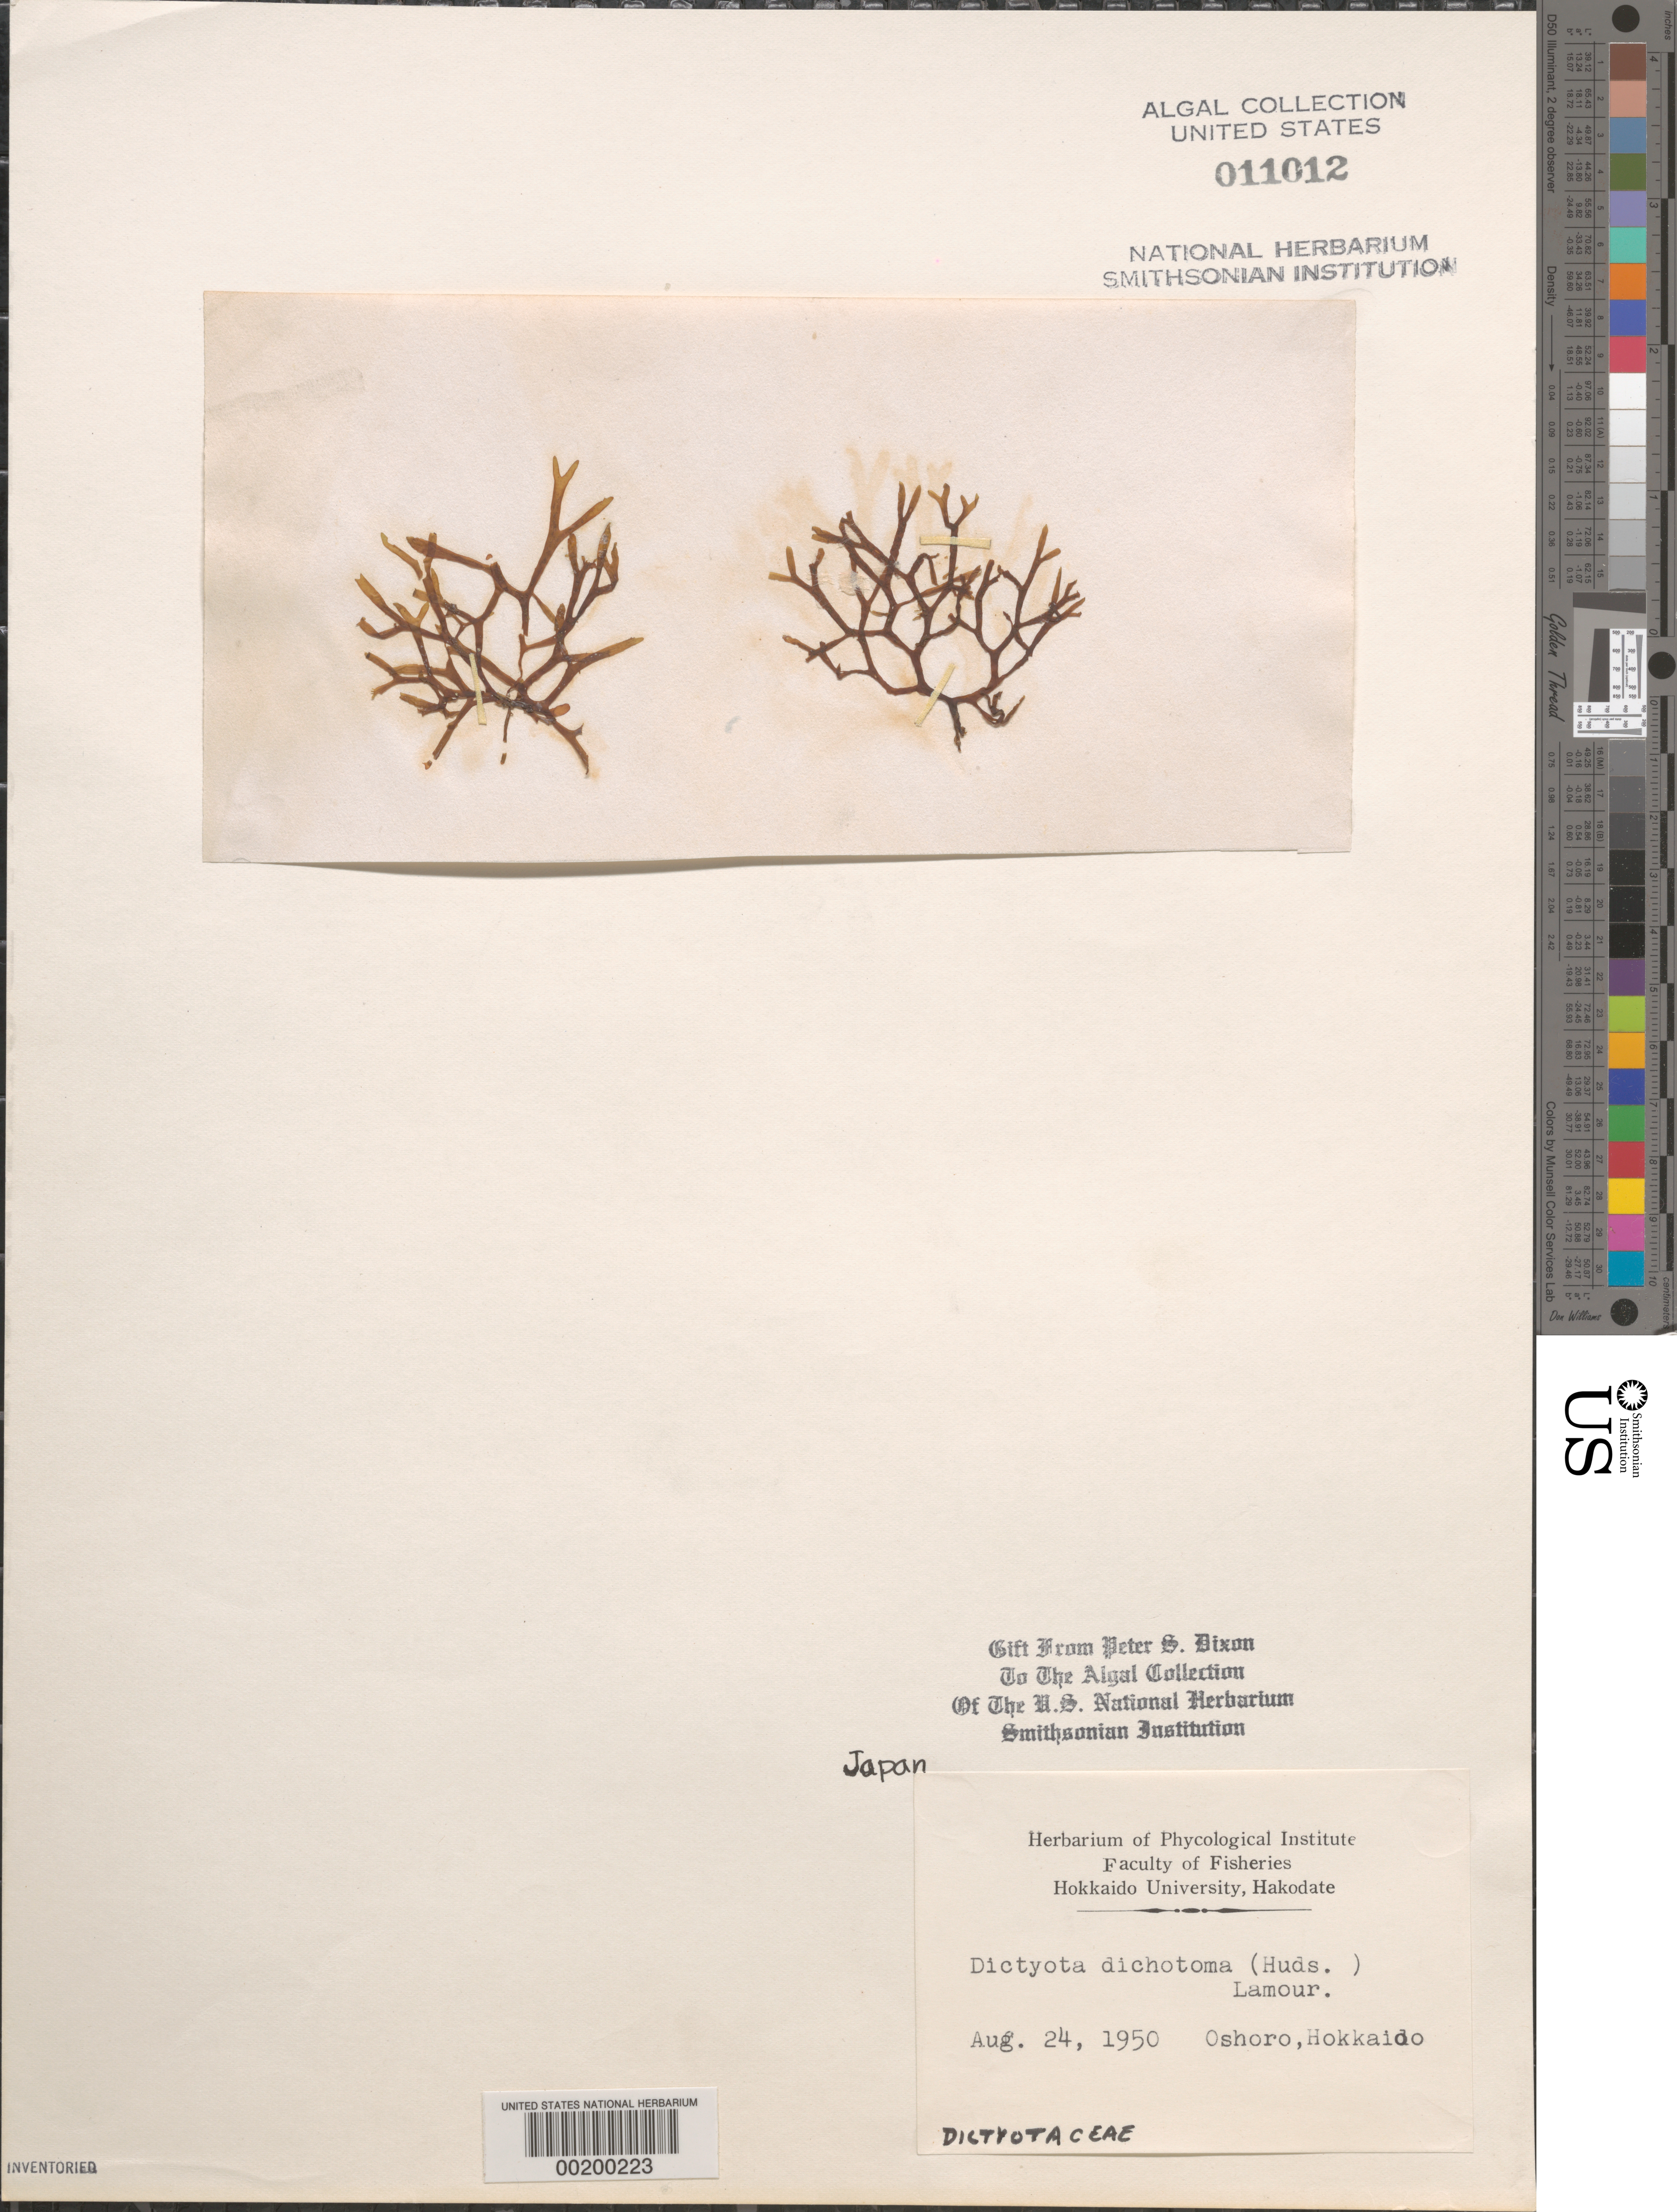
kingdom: Chromista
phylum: Ochrophyta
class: Phaeophyceae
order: Dictyotales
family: Dictyotaceae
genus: Dictyota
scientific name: Dictyota dichotoma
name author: (Huds.) J.V.Lamouroux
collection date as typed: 24 Aug 1950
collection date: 1950-08-24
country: Japan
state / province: Hokkaido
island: Hokkaido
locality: Oshoro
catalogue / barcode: US 11012